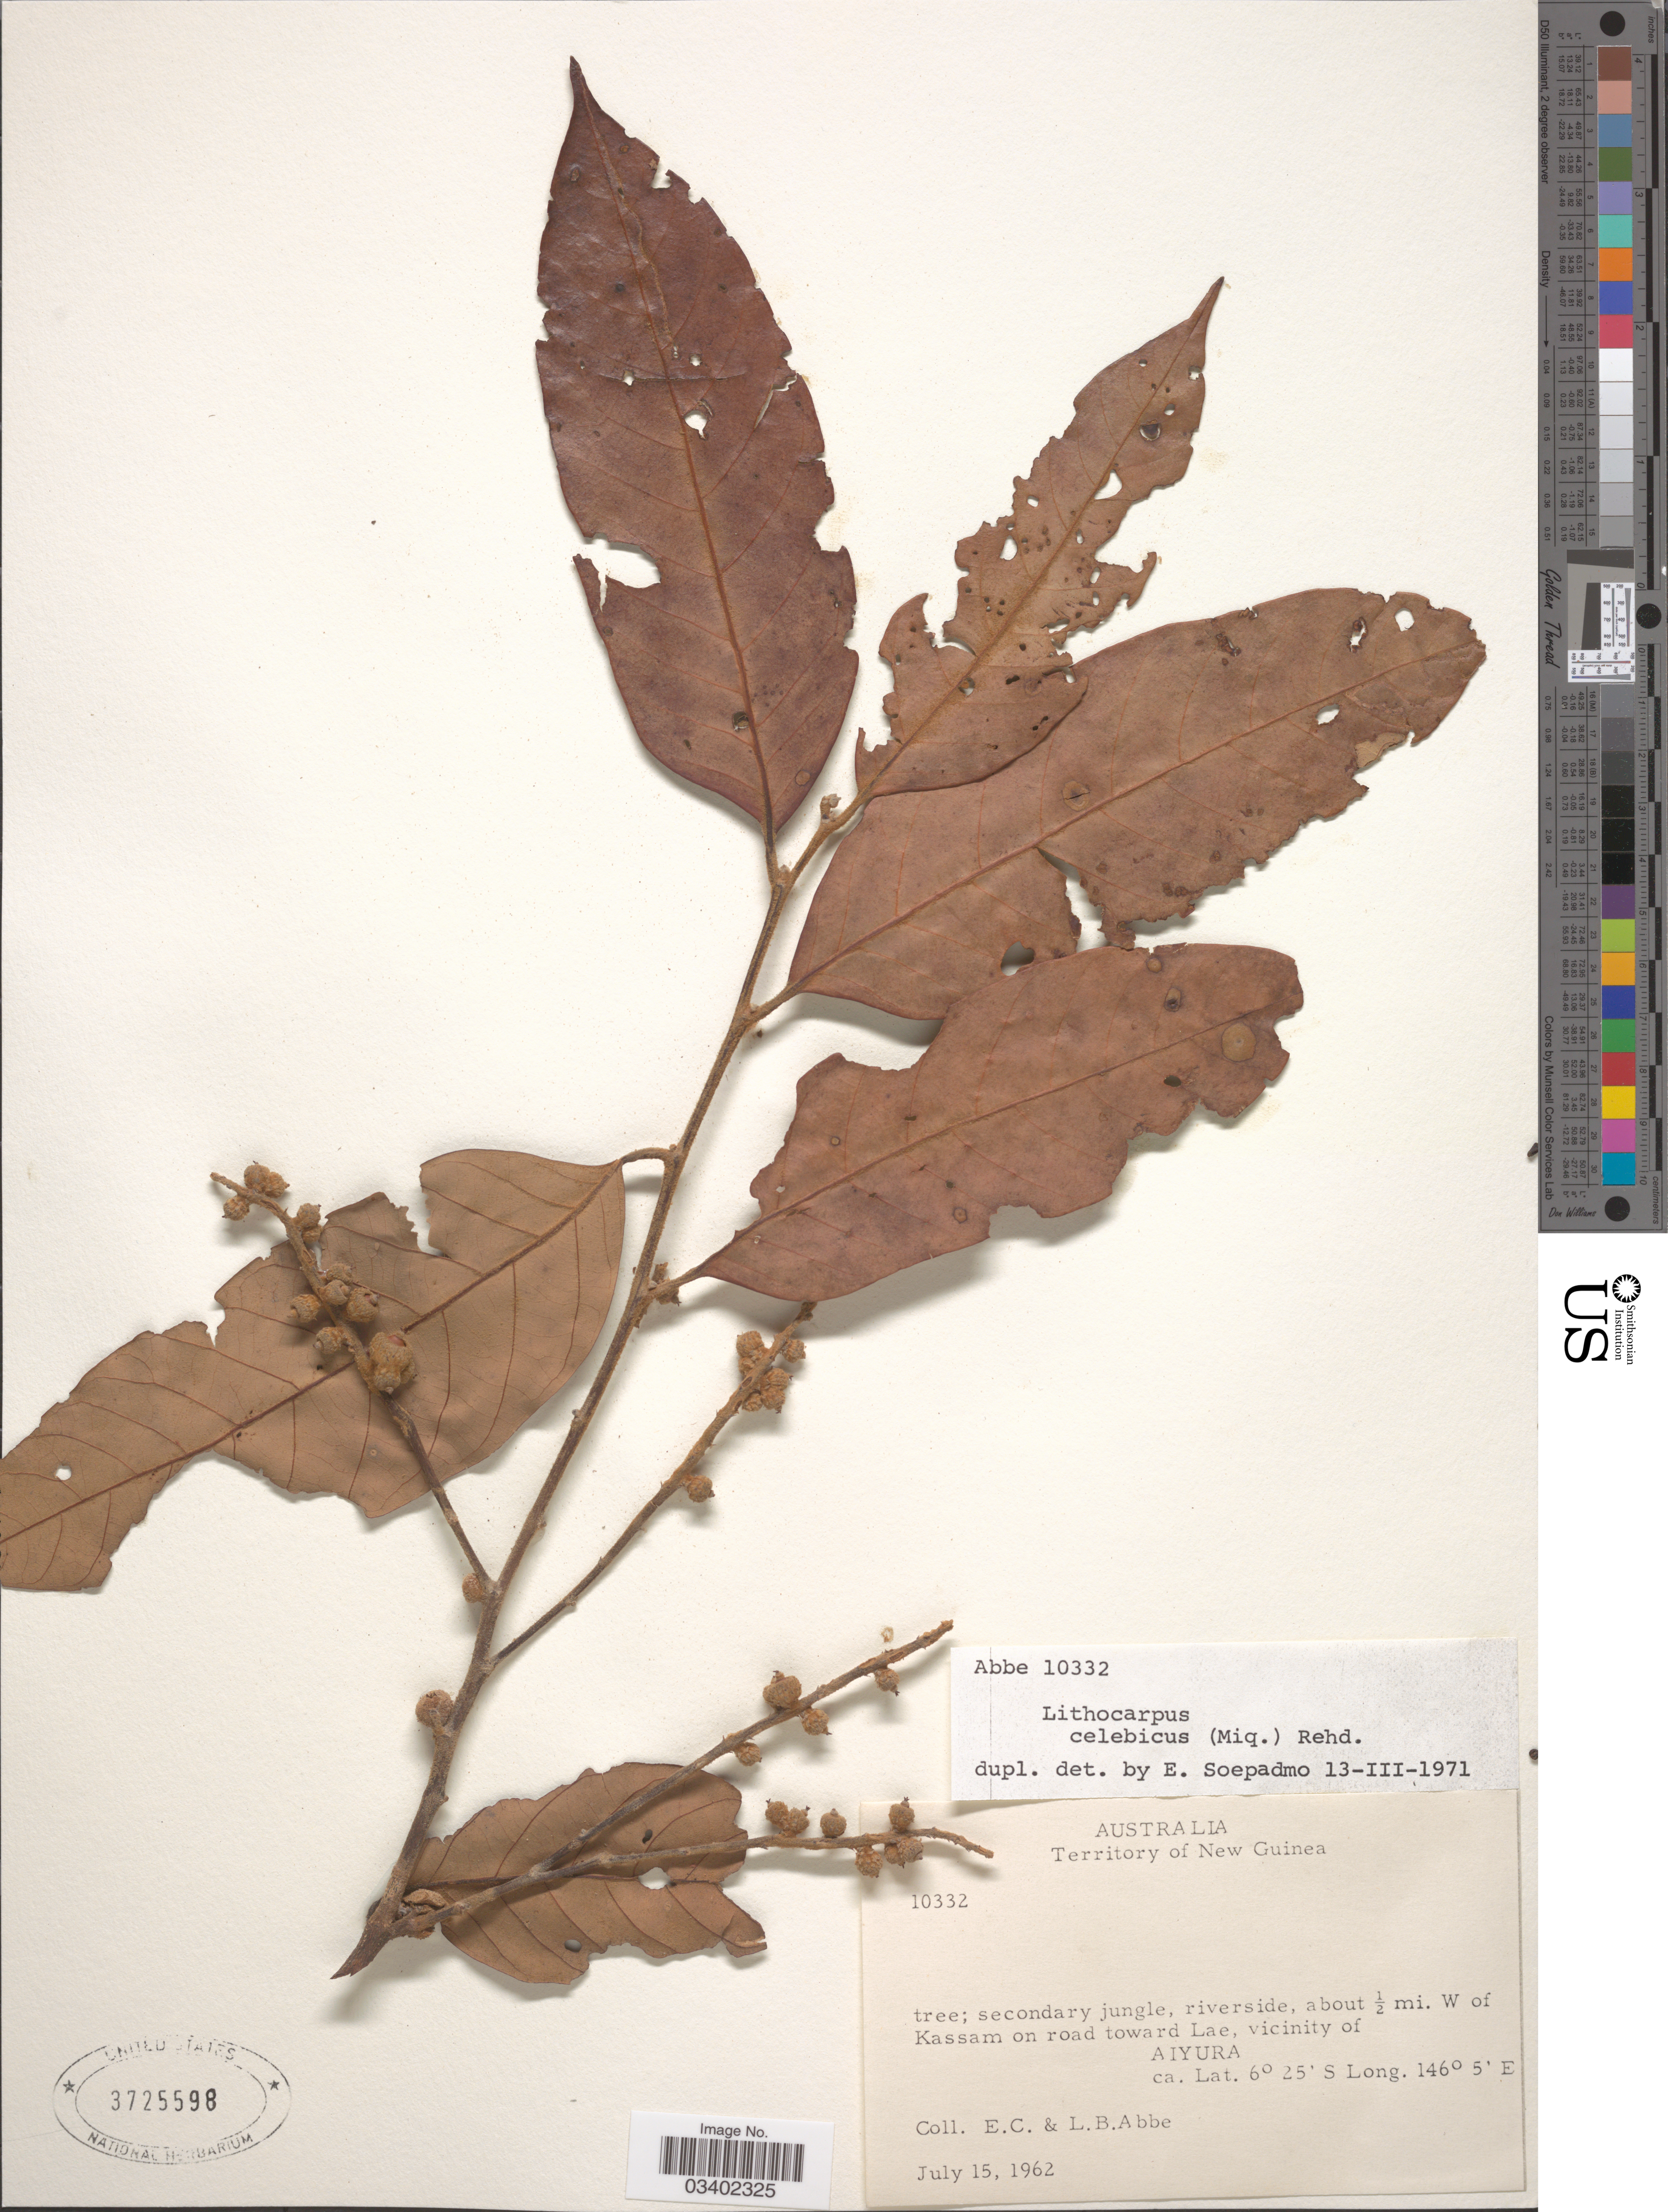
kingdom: Plantae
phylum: Tracheophyta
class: Magnoliopsida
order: Fagales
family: Fagaceae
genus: Lithocarpus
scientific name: Lithocarpus celebicus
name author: (Miq.) Rehder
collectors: E. C. Abbe & L. B. Abbe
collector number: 10332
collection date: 1962-07-15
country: Papua New Guinea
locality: Territory of New Guinea. riverside, about ½ mi. W of Kassam on road toward Lae, vicinity of Aiyura.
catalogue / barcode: US 3725598